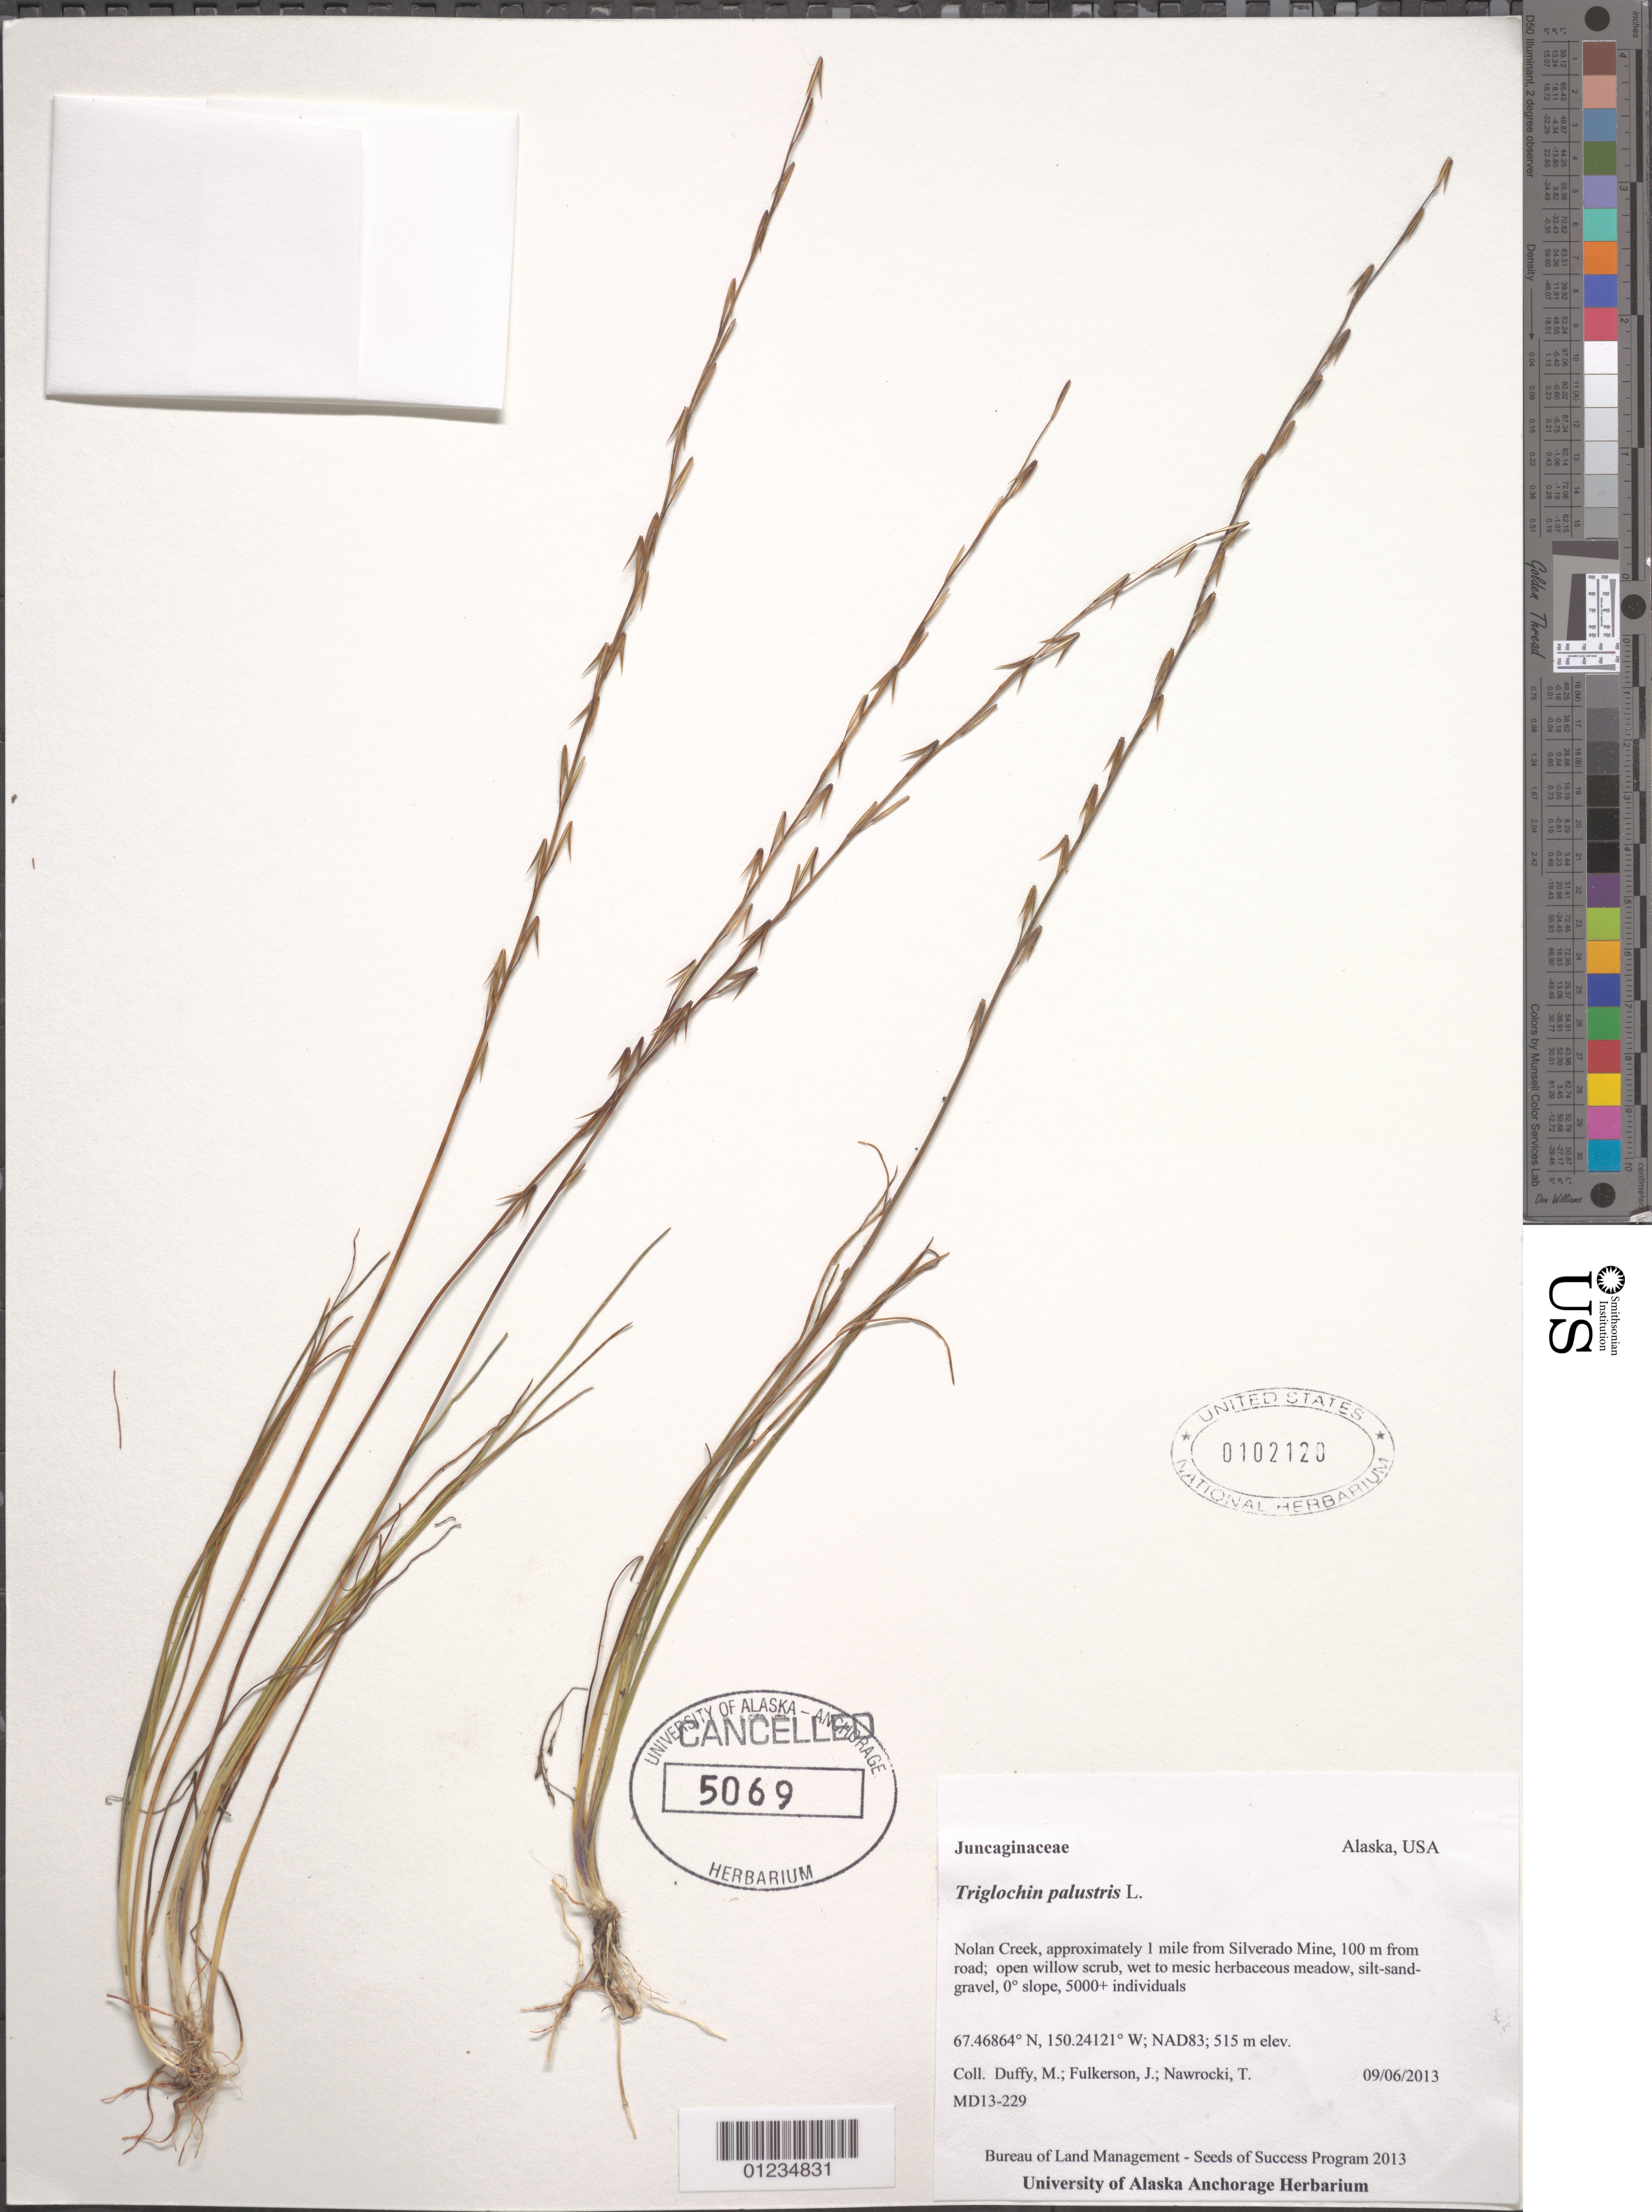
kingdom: Plantae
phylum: Tracheophyta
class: Liliopsida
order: Alismatales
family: Juncaginaceae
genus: Triglochin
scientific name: Triglochin palustris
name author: L.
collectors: M. Duffy, J. Fulkerson & T. Nawrocki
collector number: MD13-229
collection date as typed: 09/06/2013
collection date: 2013-06-09 or 2013-09-06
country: United States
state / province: Alaska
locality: Nolan Creek, approx. 1 mile form Silverado Mine, 100 m from road.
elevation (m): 515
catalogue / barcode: US 102120